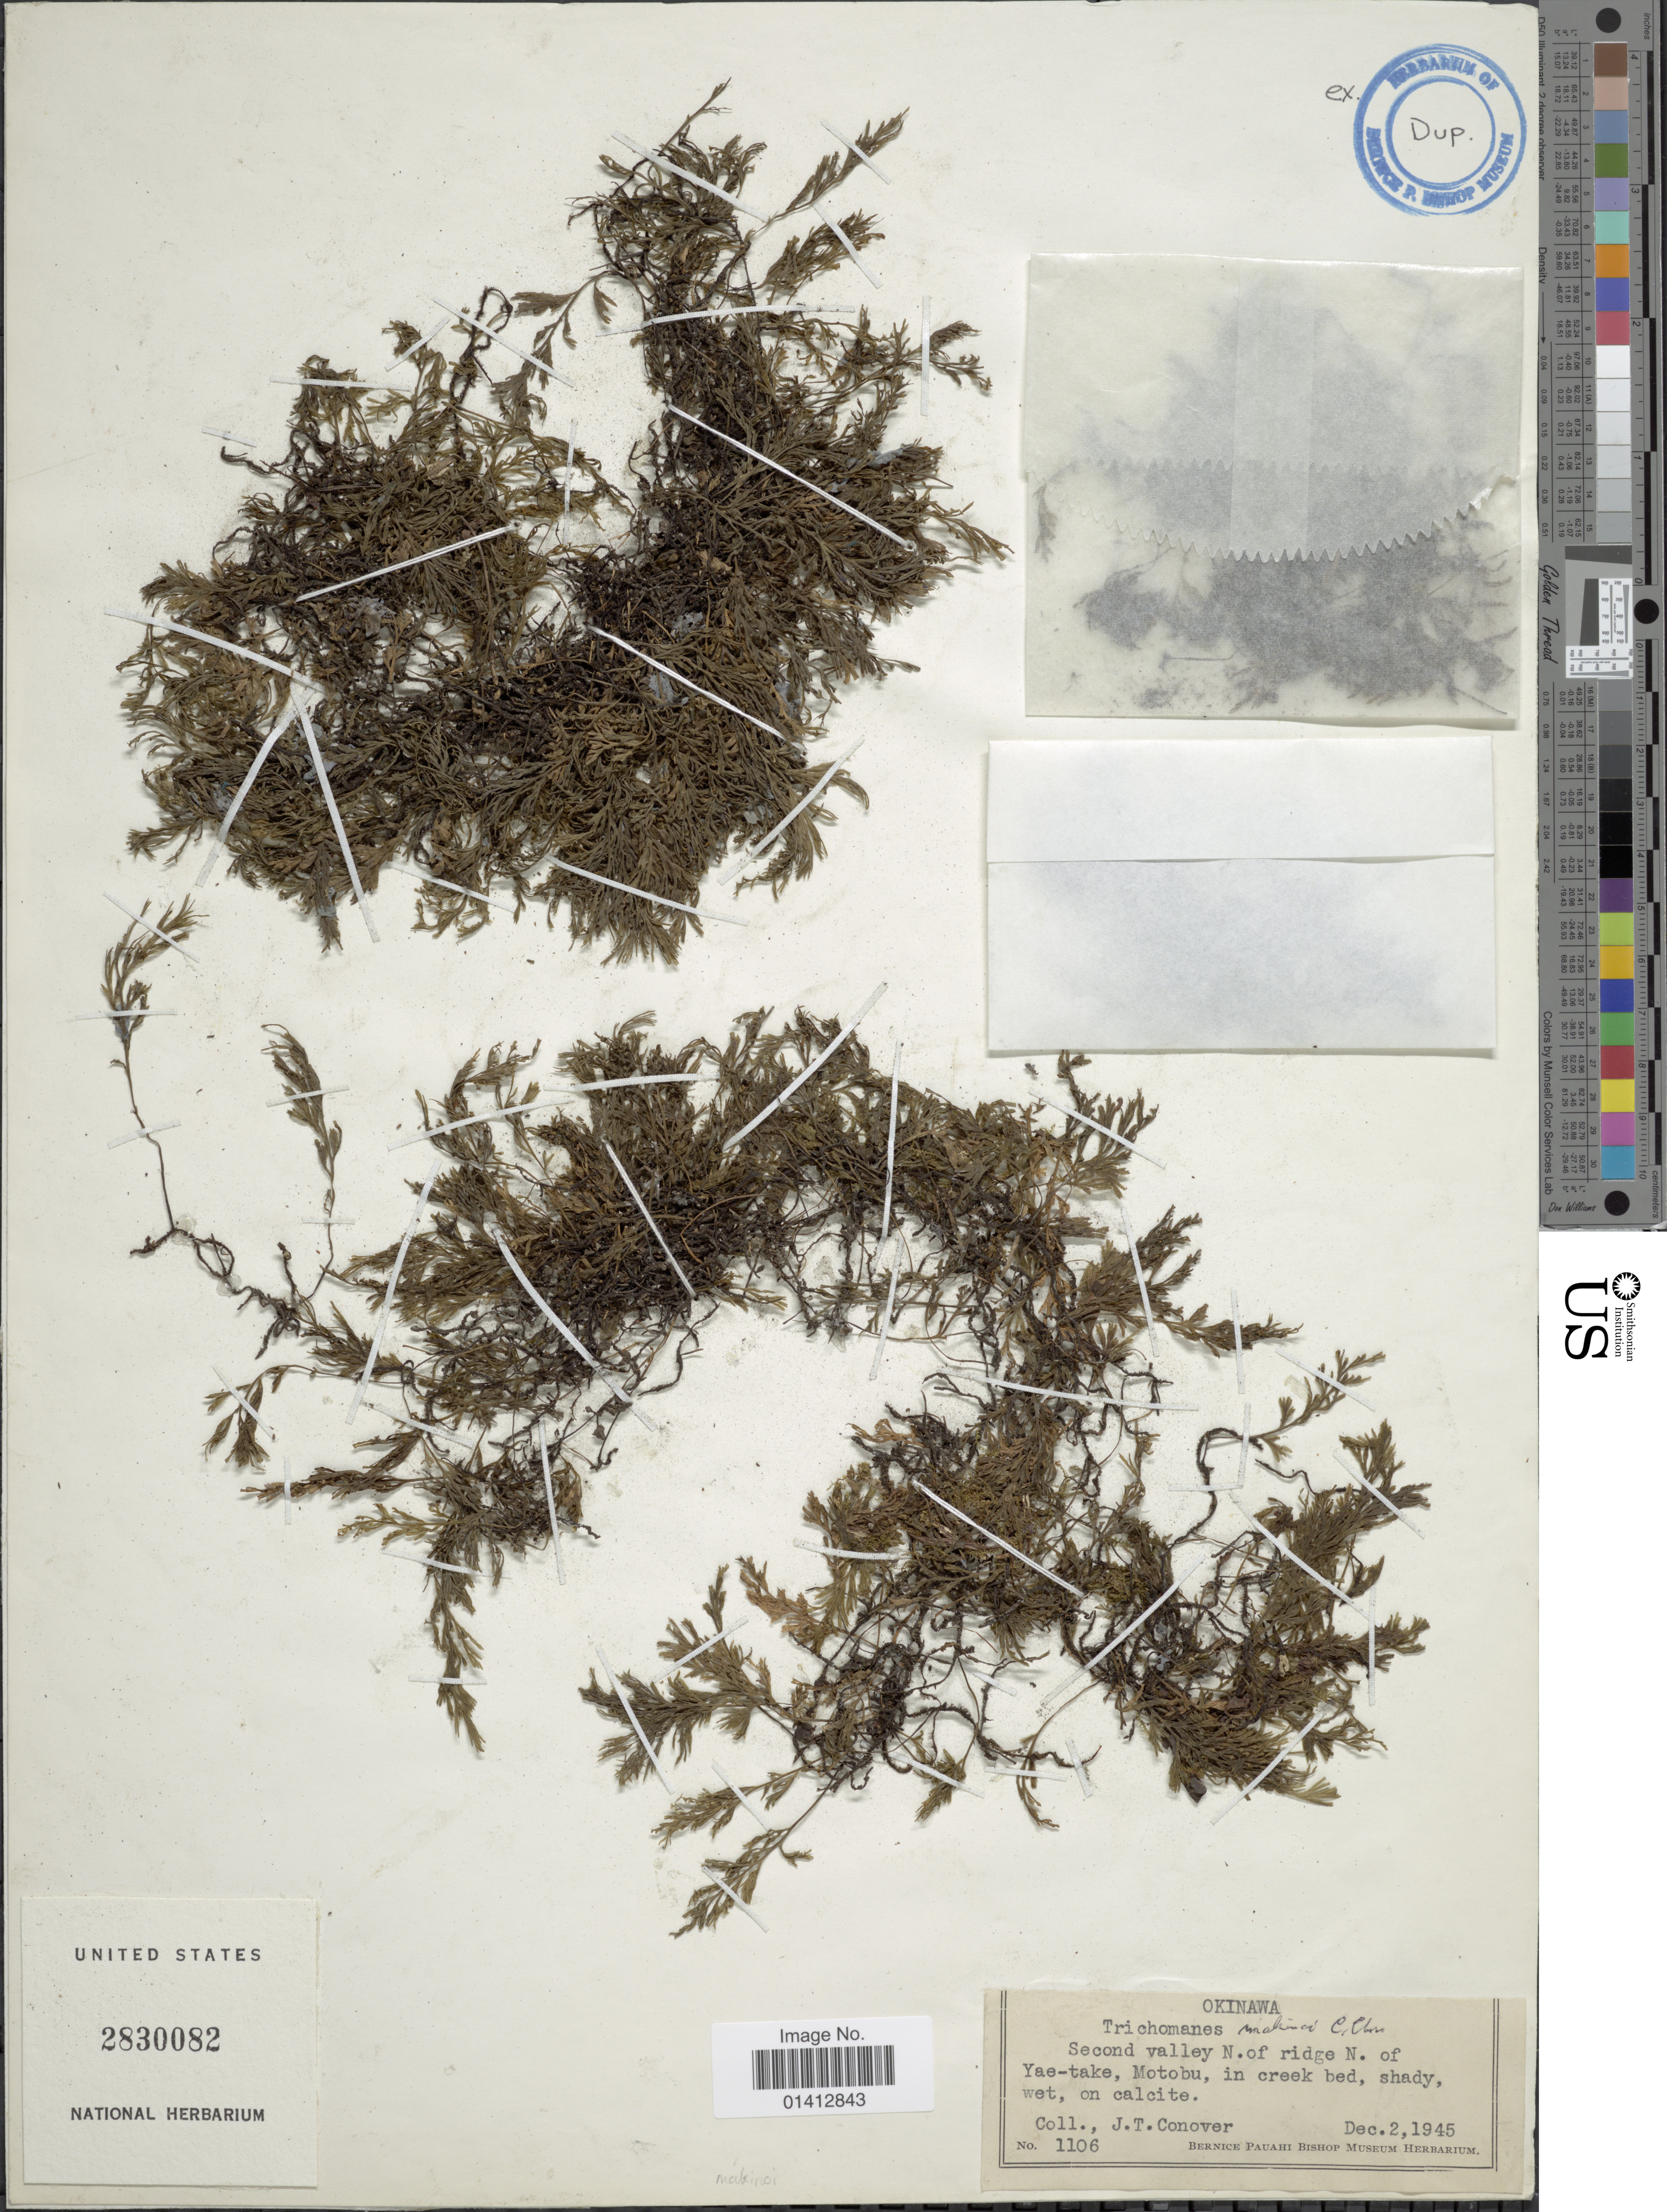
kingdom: Plantae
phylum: Tracheophyta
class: Polypodiopsida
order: Hymenophyllales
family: Hymenophyllaceae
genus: Crepidomanes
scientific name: Crepidomanes makinoi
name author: (C. Chr.) Copel.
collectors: J. T. Conover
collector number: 1106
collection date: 1945-12-02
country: Japan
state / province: Okinawa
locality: Secon valley N. of ridge N of yae-take, Motobu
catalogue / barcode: US 2830082